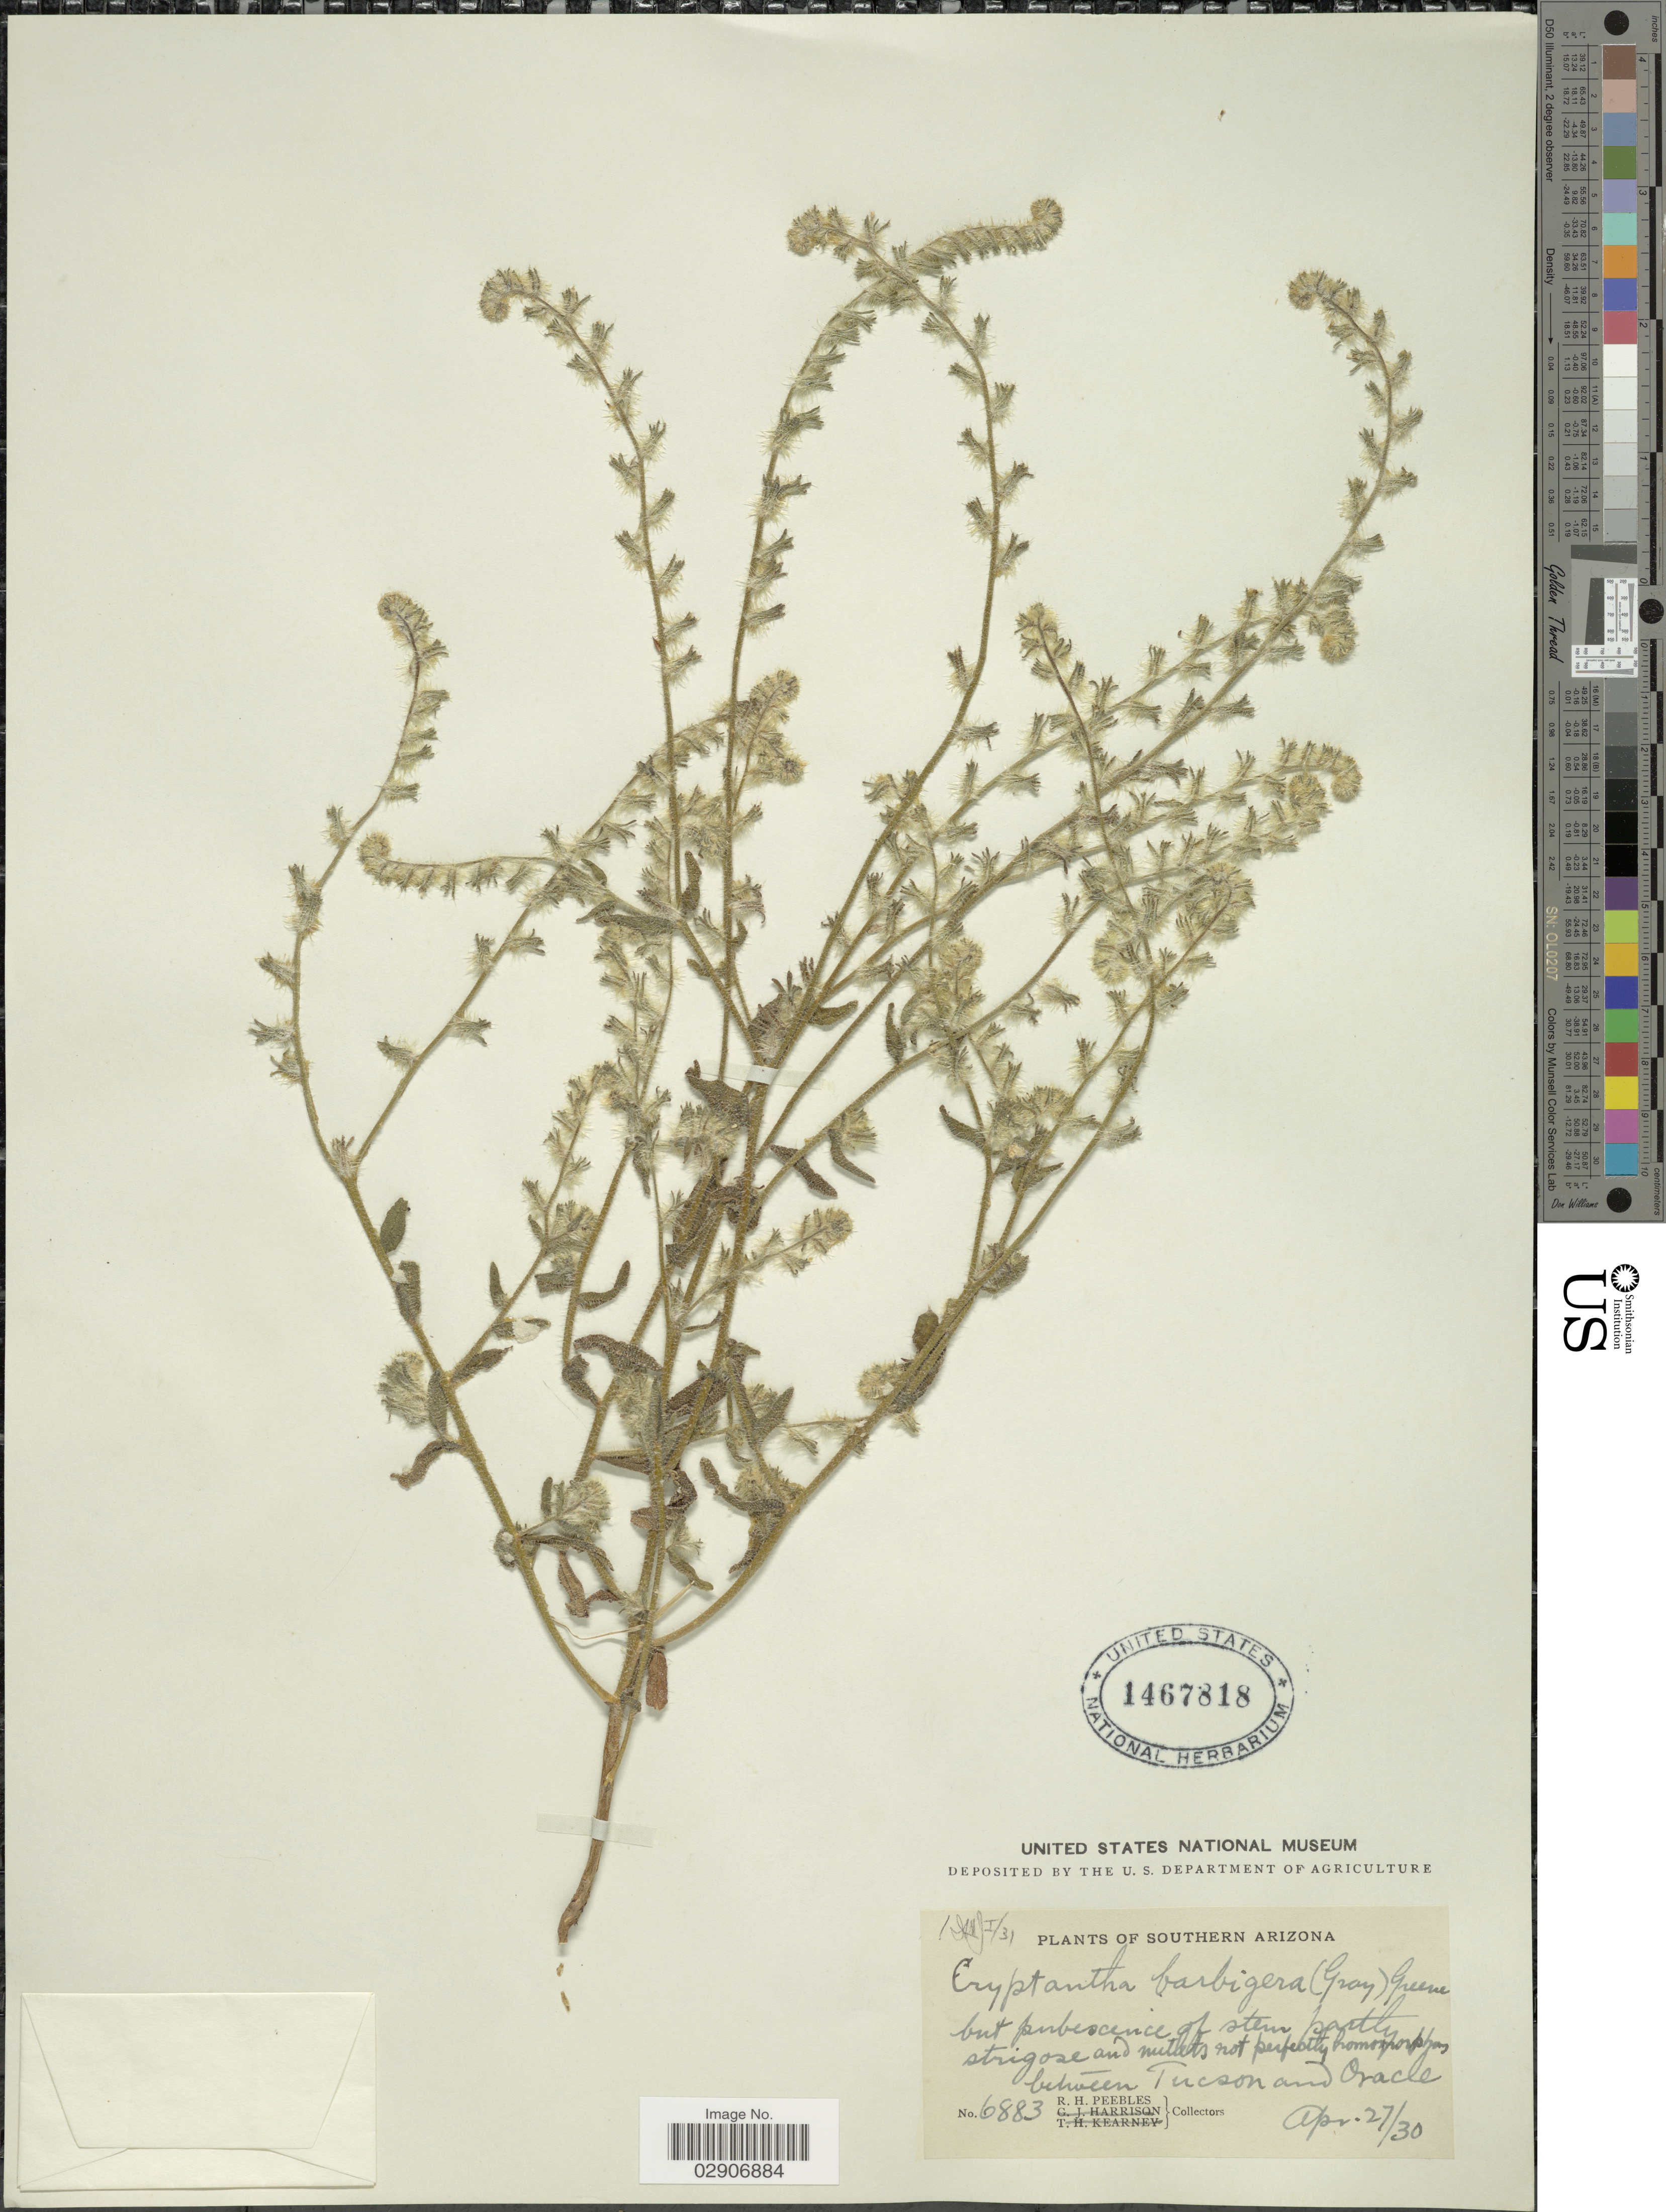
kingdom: Plantae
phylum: Tracheophyta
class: Magnoliopsida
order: Boraginales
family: Boraginaceae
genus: Cryptantha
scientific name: Cryptantha barbigera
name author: (A. Gray) Greene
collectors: R. H. Peebles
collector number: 6883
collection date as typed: Transcribed d/m/y: 27/4/30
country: United States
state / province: Arizona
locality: Southern Arizona. Between Tucson and Oracle.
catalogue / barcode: US 1467818